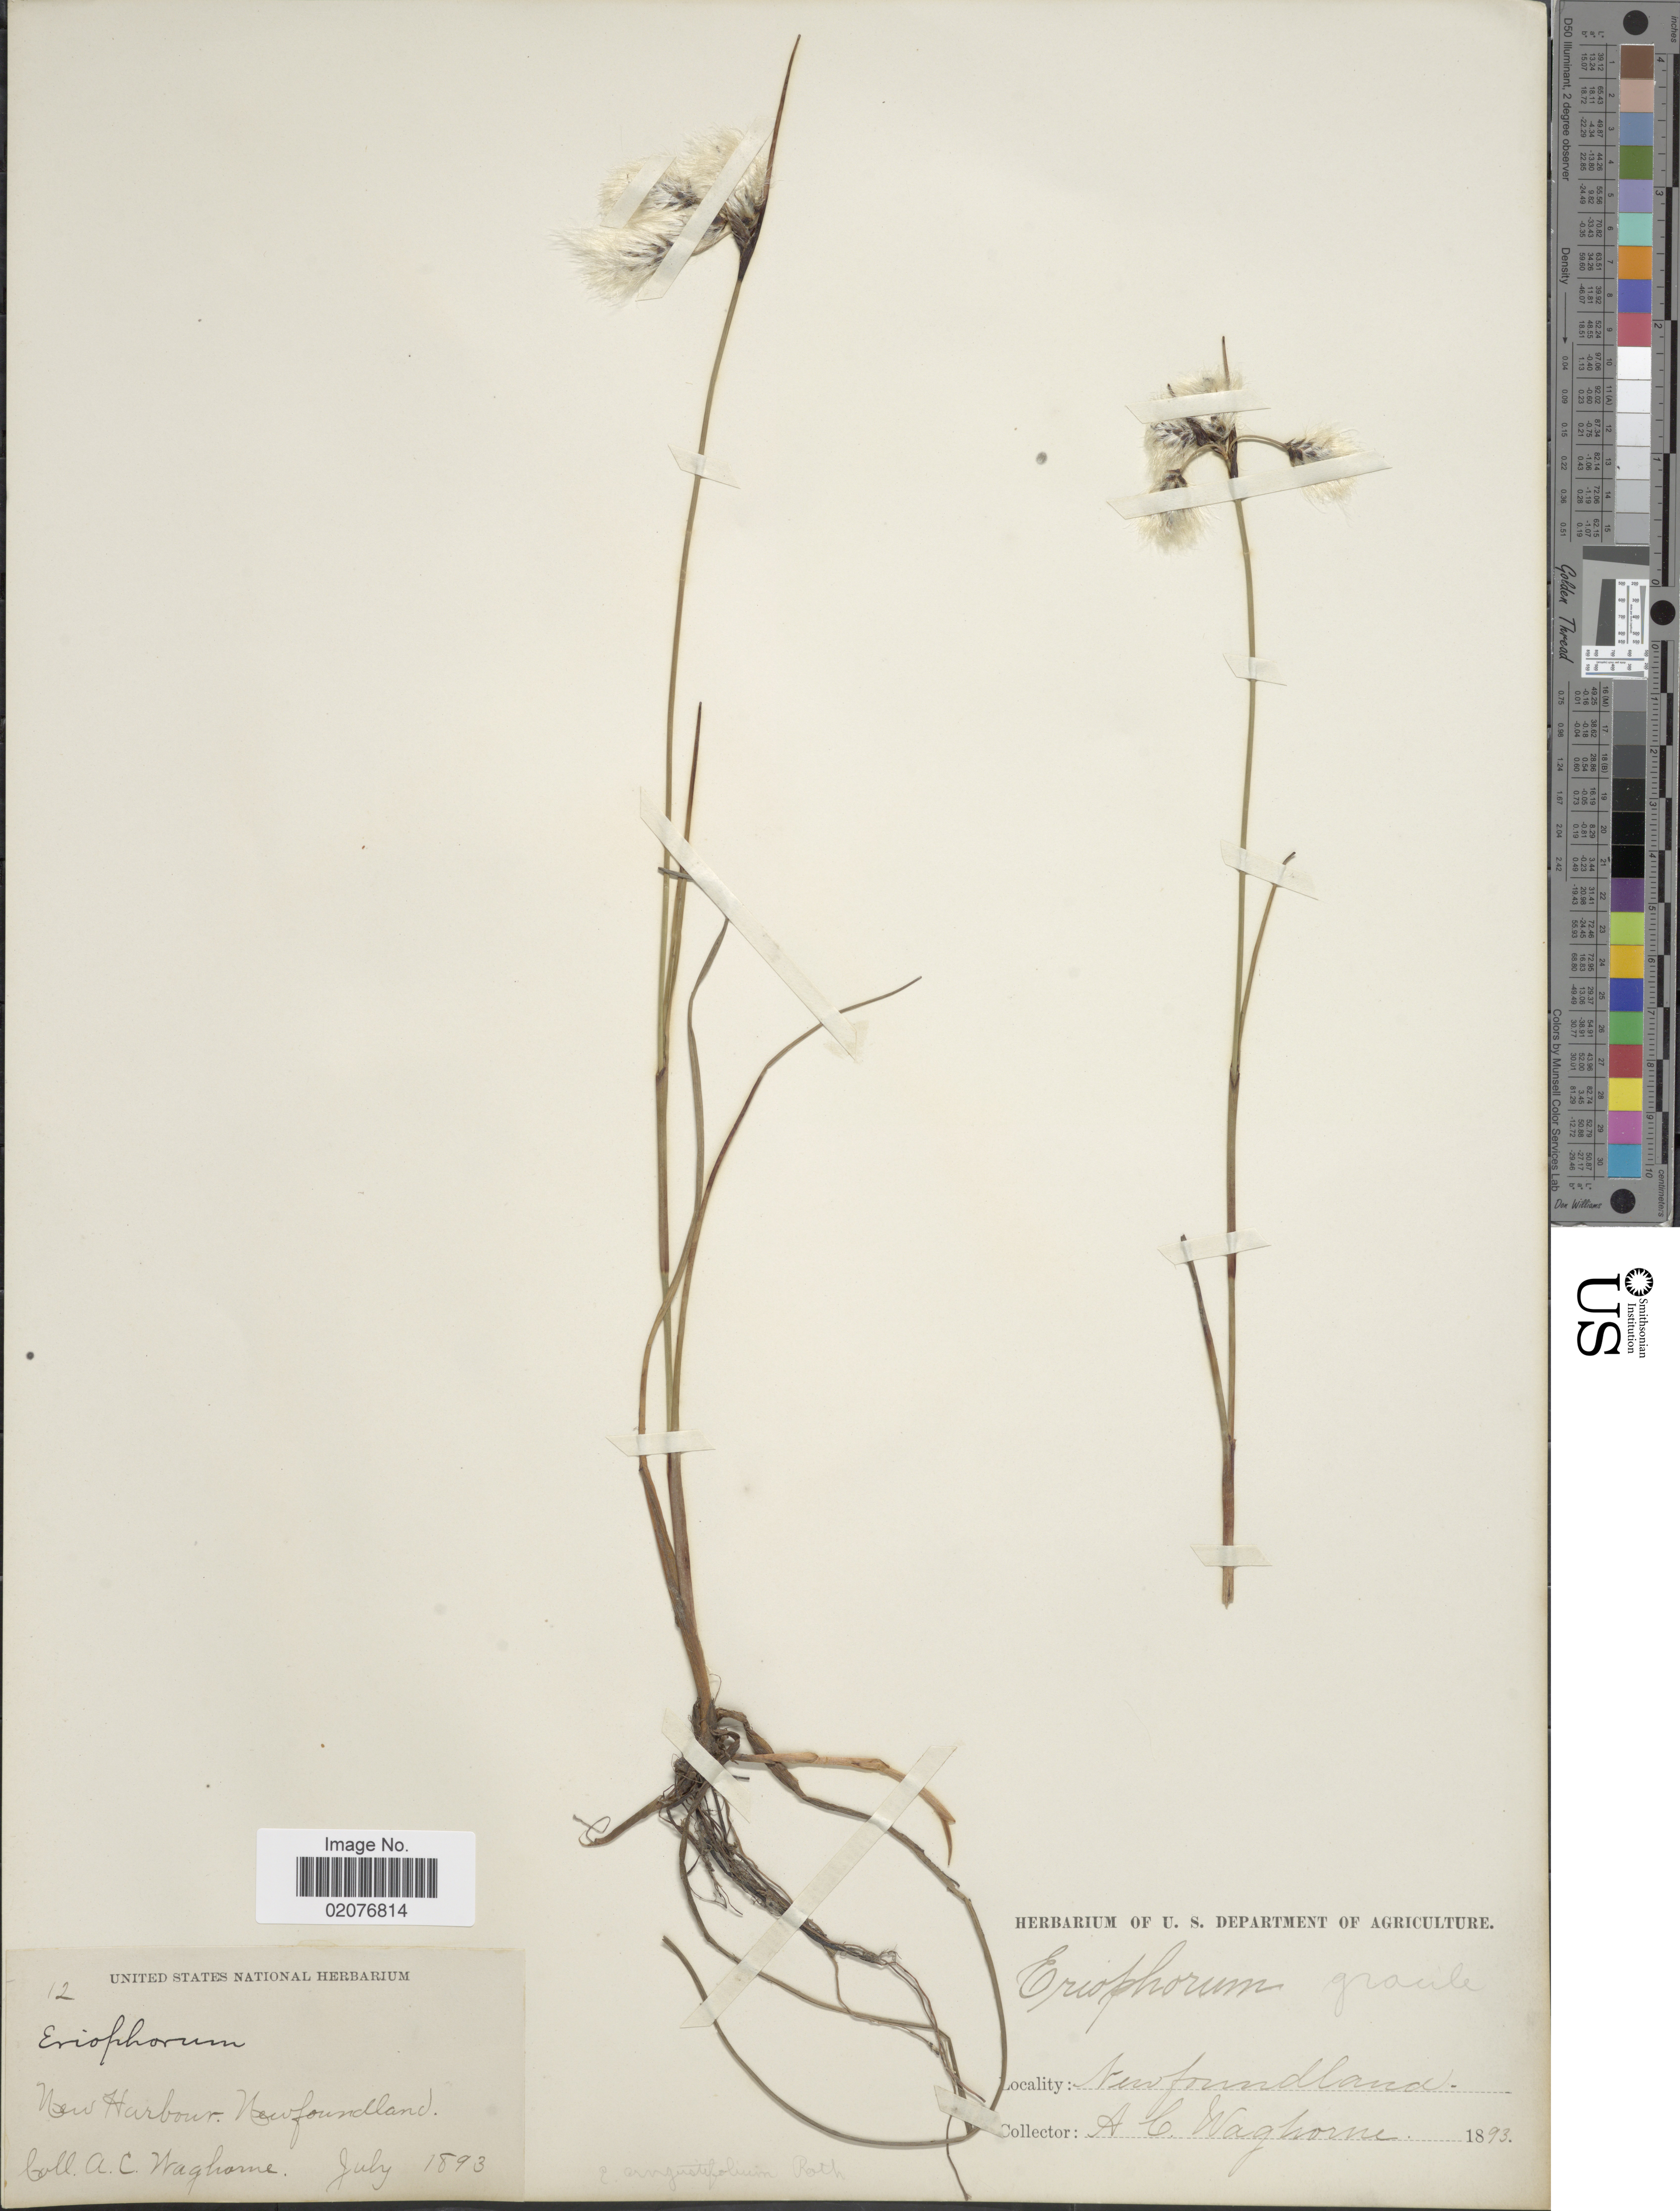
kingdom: Plantae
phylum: Tracheophyta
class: Liliopsida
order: Poales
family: Cyperaceae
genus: Eriophorum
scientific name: Eriophorum angustifolium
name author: Honck.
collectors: A. Waghorne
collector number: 12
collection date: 1893-07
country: Canada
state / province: Newfoundland and Labrador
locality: New Harbour